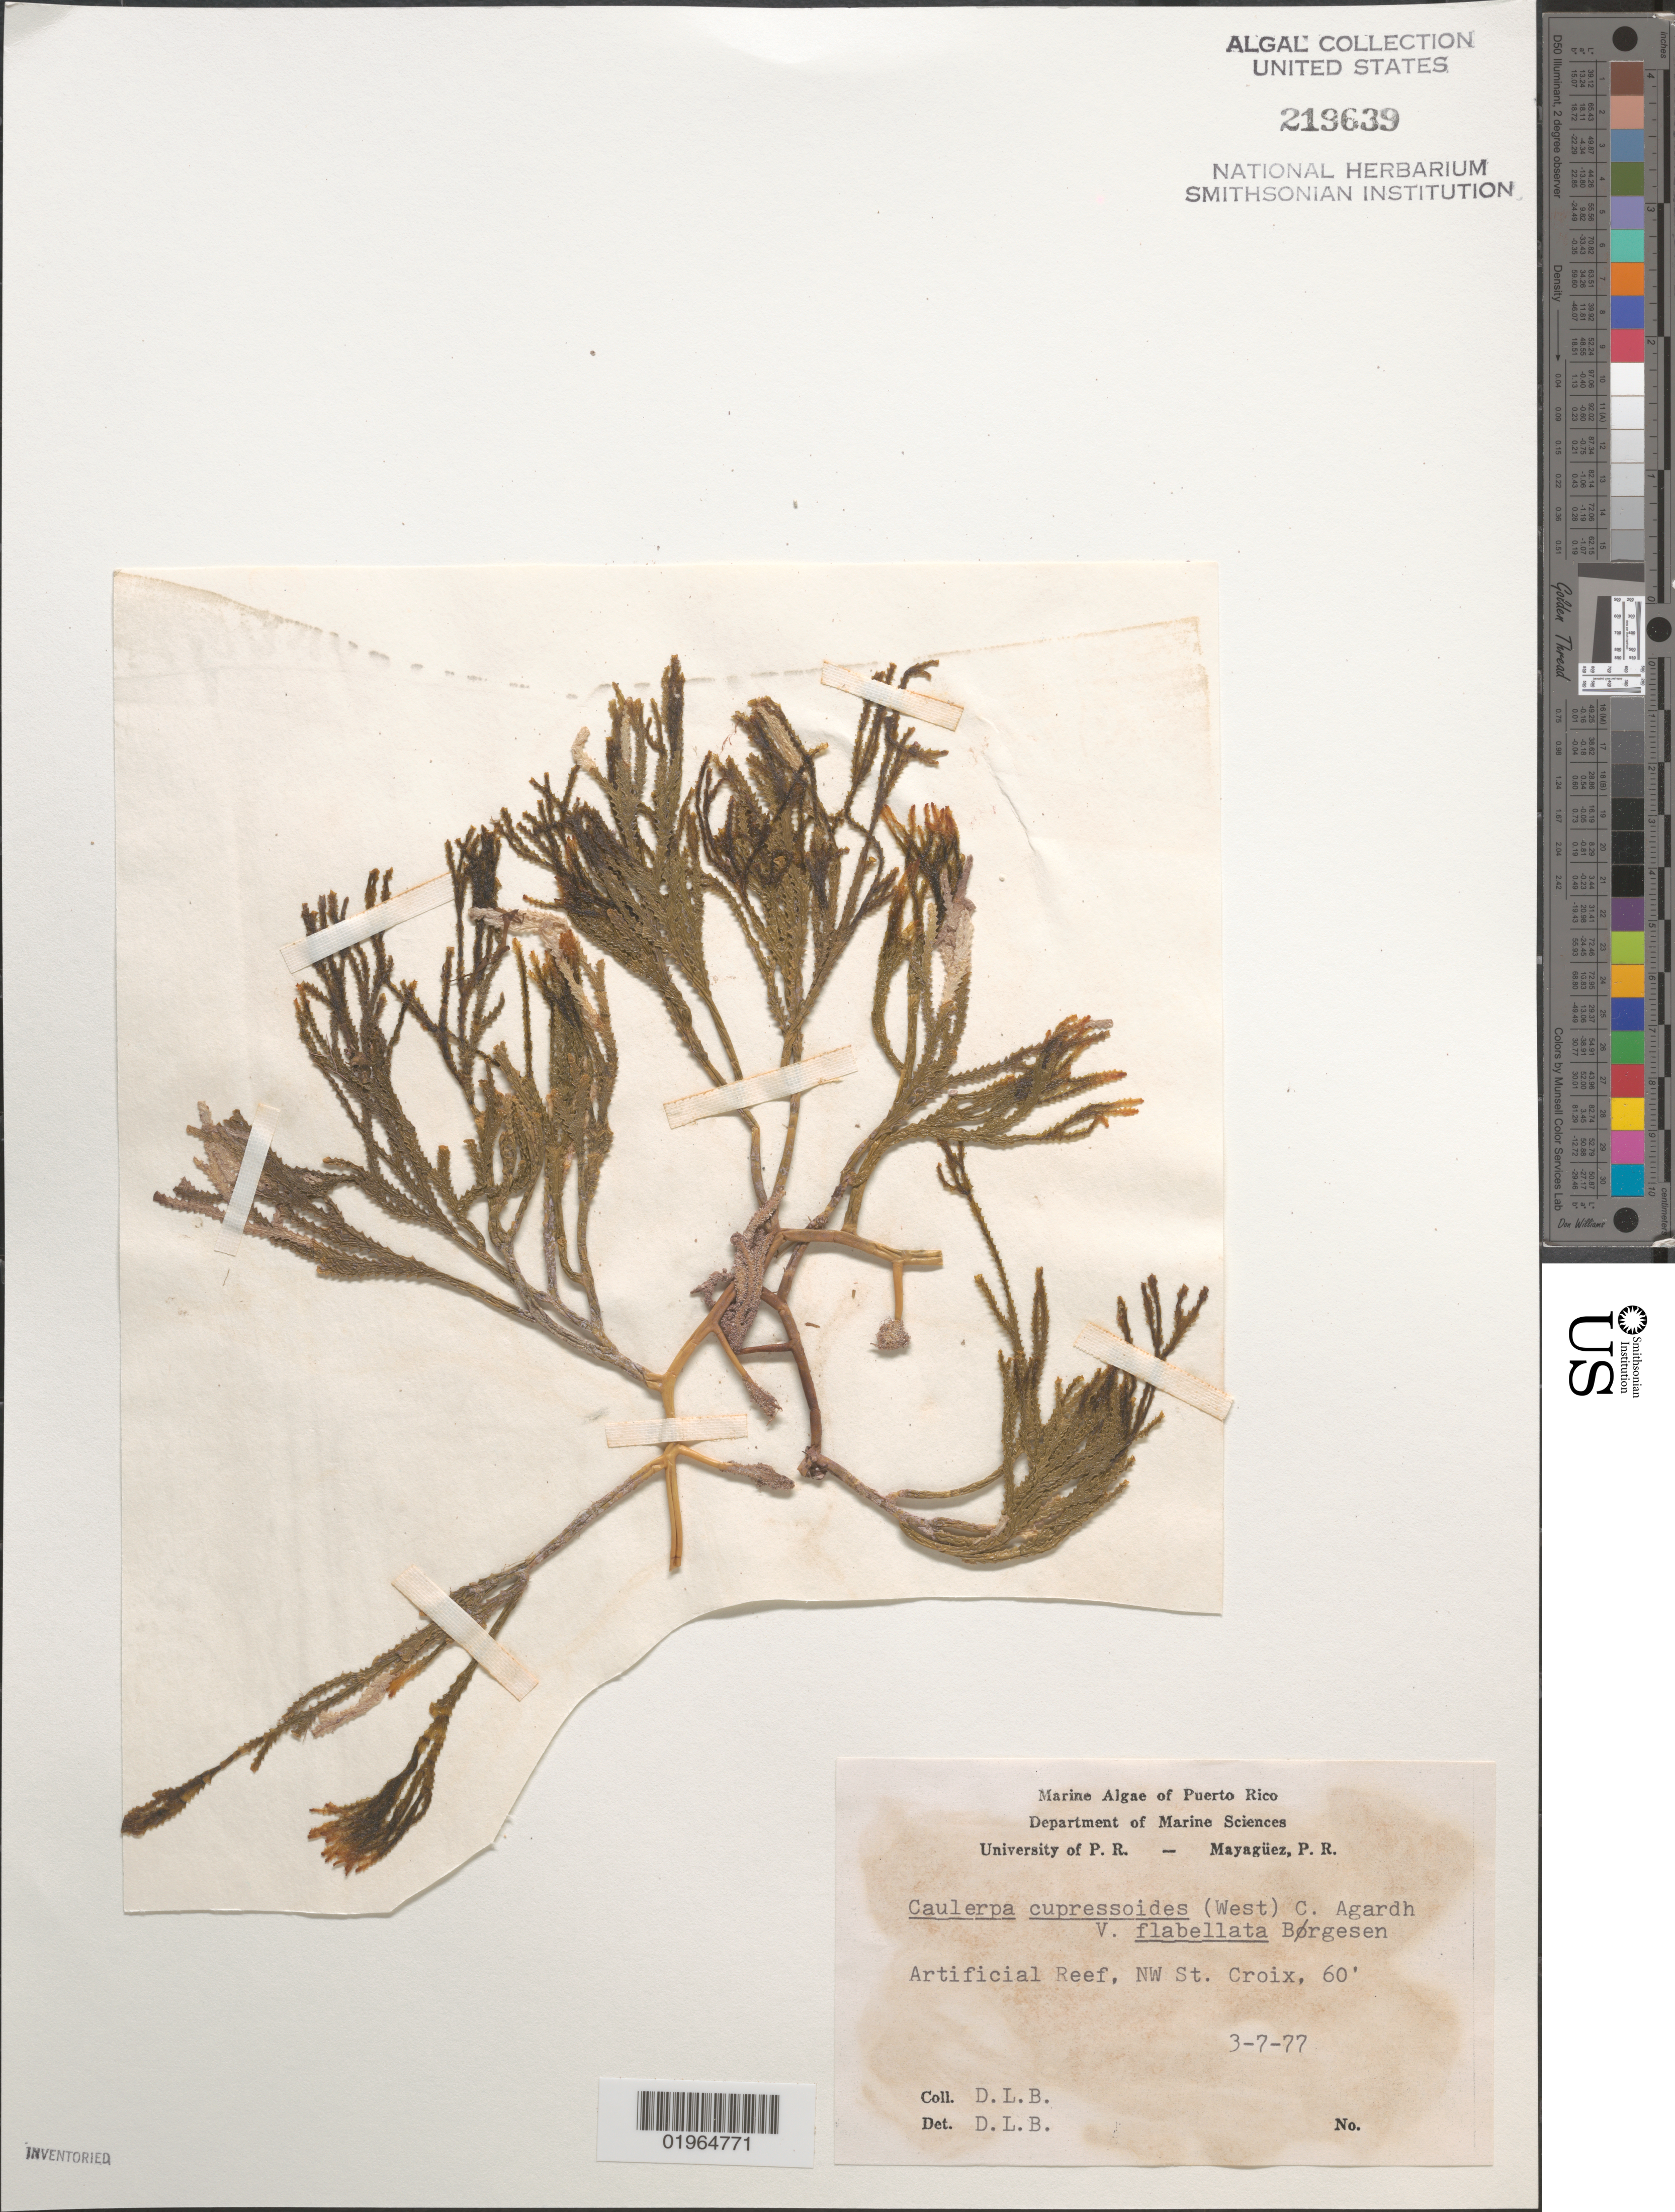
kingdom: Plantae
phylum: Chlorophyta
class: Ulvophyceae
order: Bryopsidales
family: Caulerpaceae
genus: Caulerpa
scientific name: Caulerpa cupressoides var. flabellata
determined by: Ballantine, D. L.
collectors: D.L. Ballantine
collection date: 1977-03-07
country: U.S. Virgin Islands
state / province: St. Croix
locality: Artificial reef NW St. Croix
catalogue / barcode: US 219639